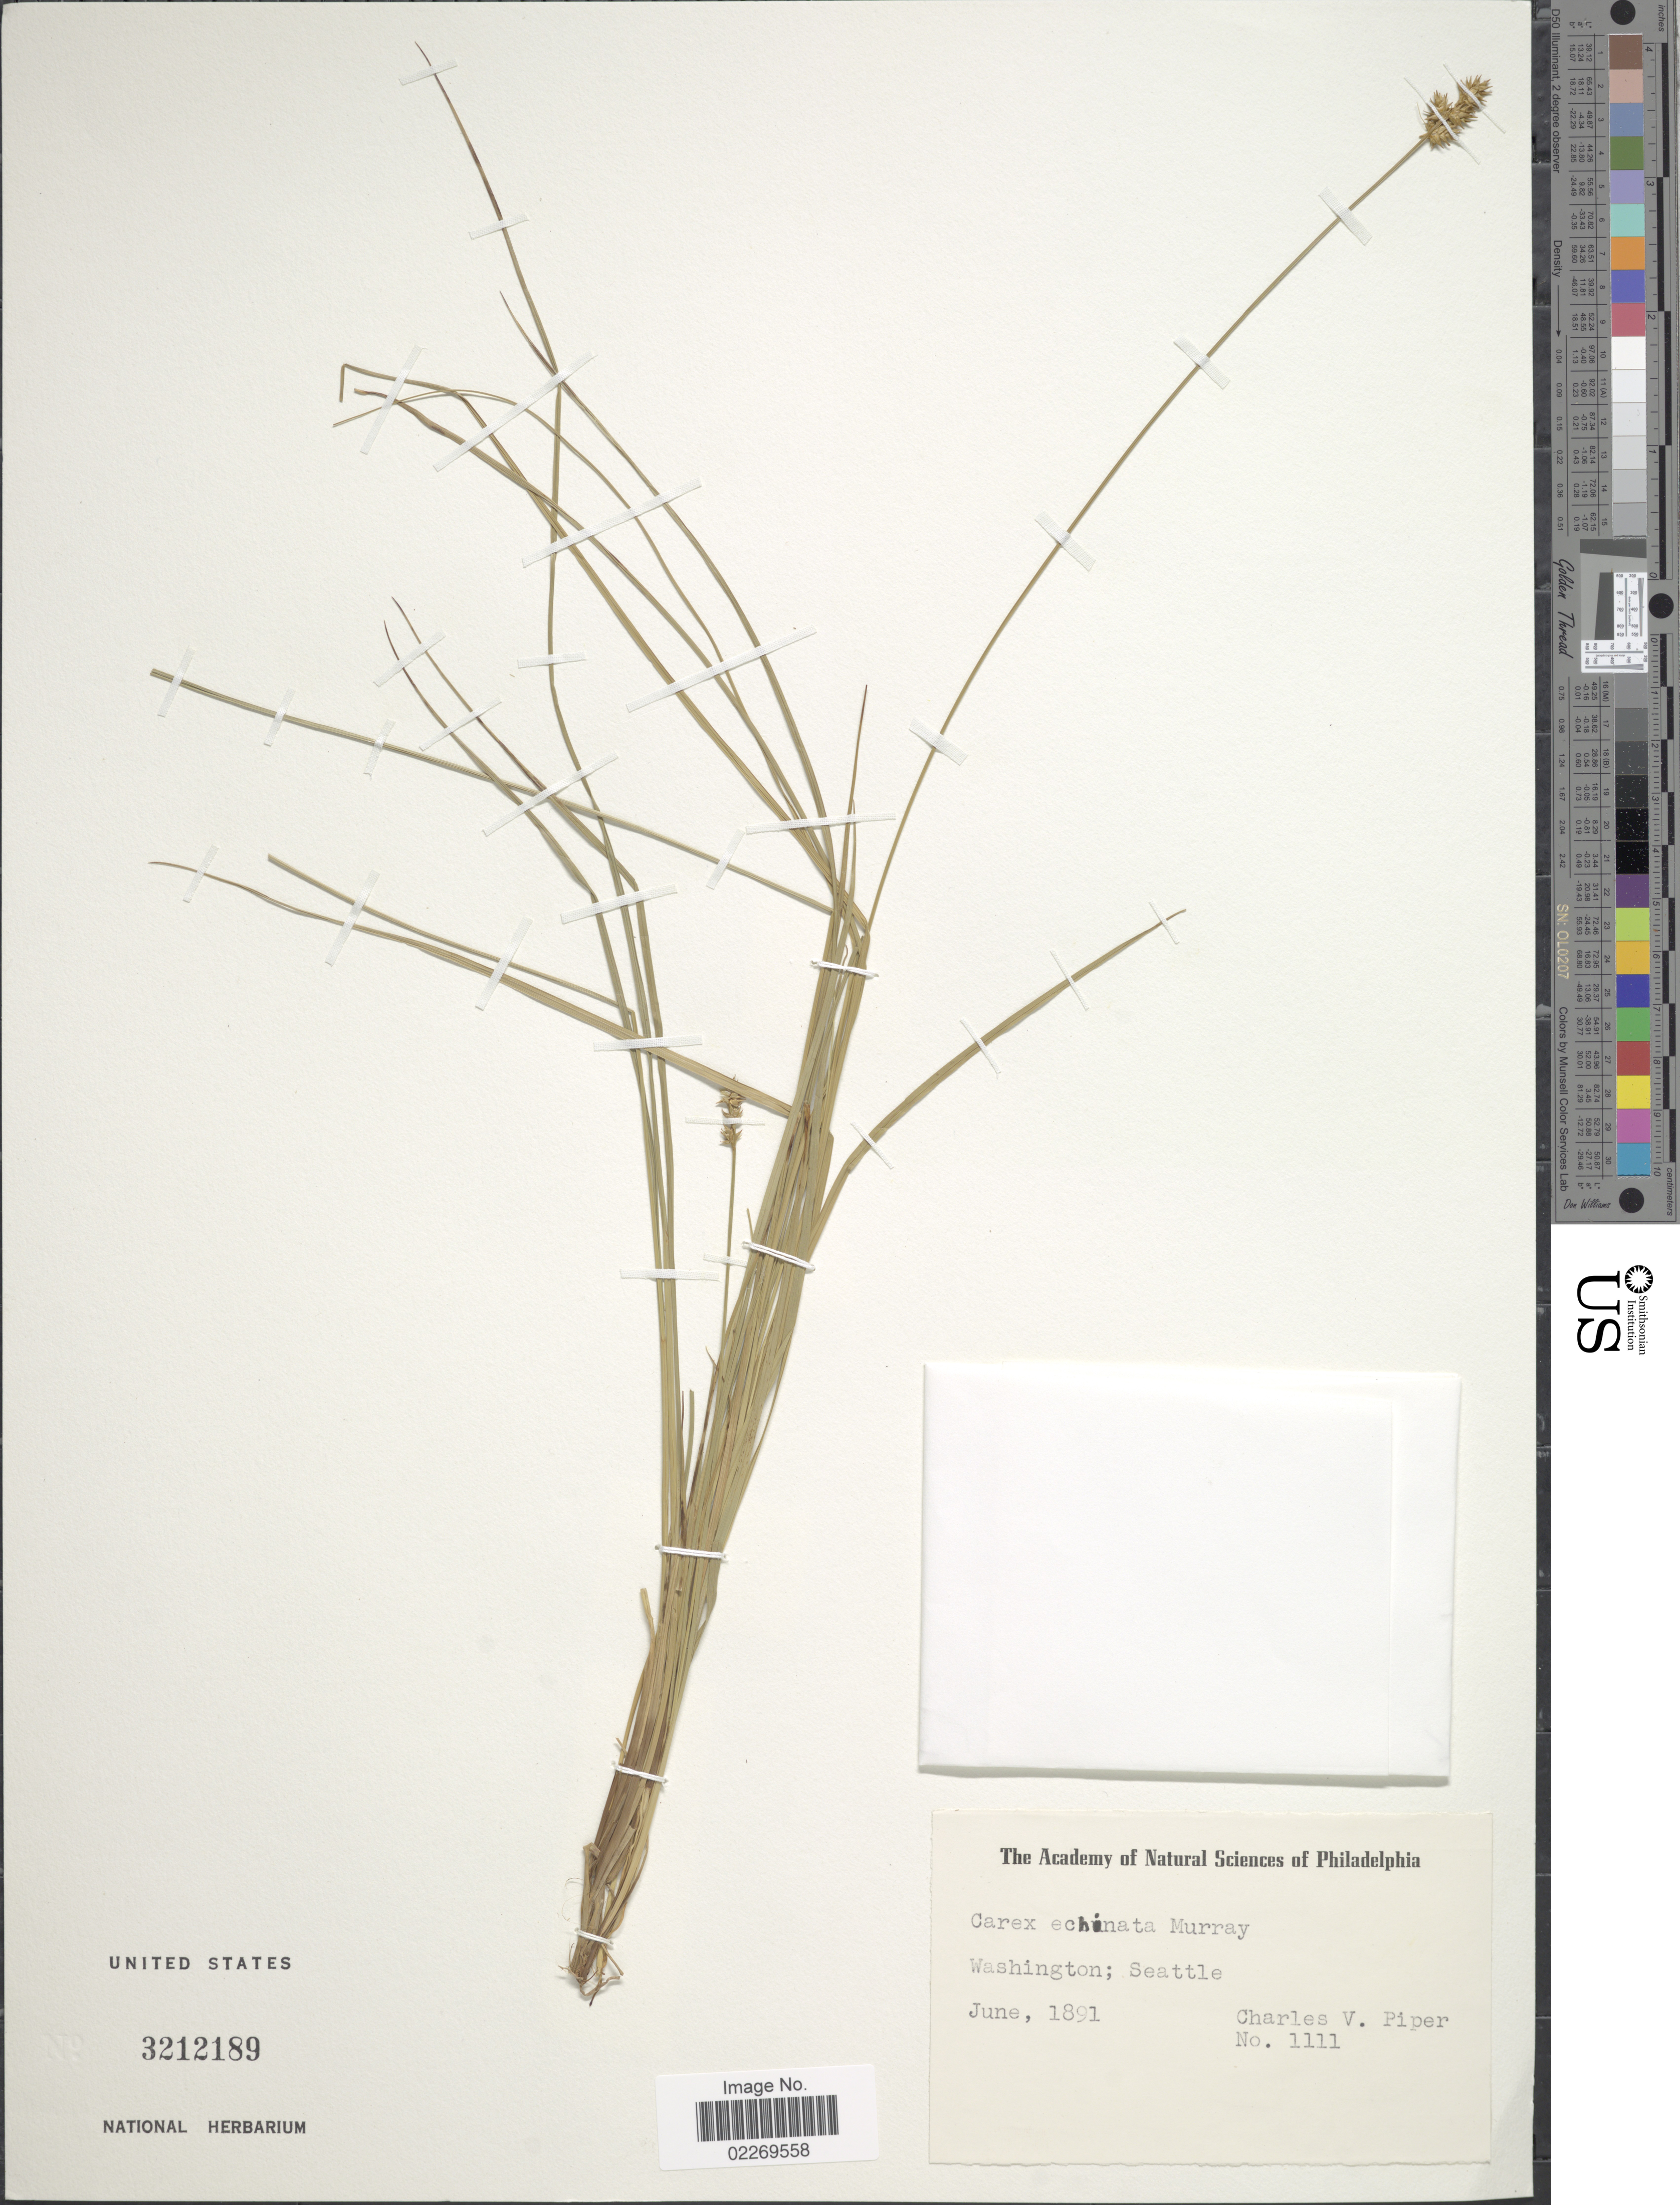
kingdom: Plantae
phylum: Tracheophyta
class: Liliopsida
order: Poales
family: Cyperaceae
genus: Carex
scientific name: Carex echinata subsp. echinata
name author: Murray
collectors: C. V. Piper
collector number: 1111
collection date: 1891-06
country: United States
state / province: Washington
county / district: King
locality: Seattle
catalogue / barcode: US 3212189